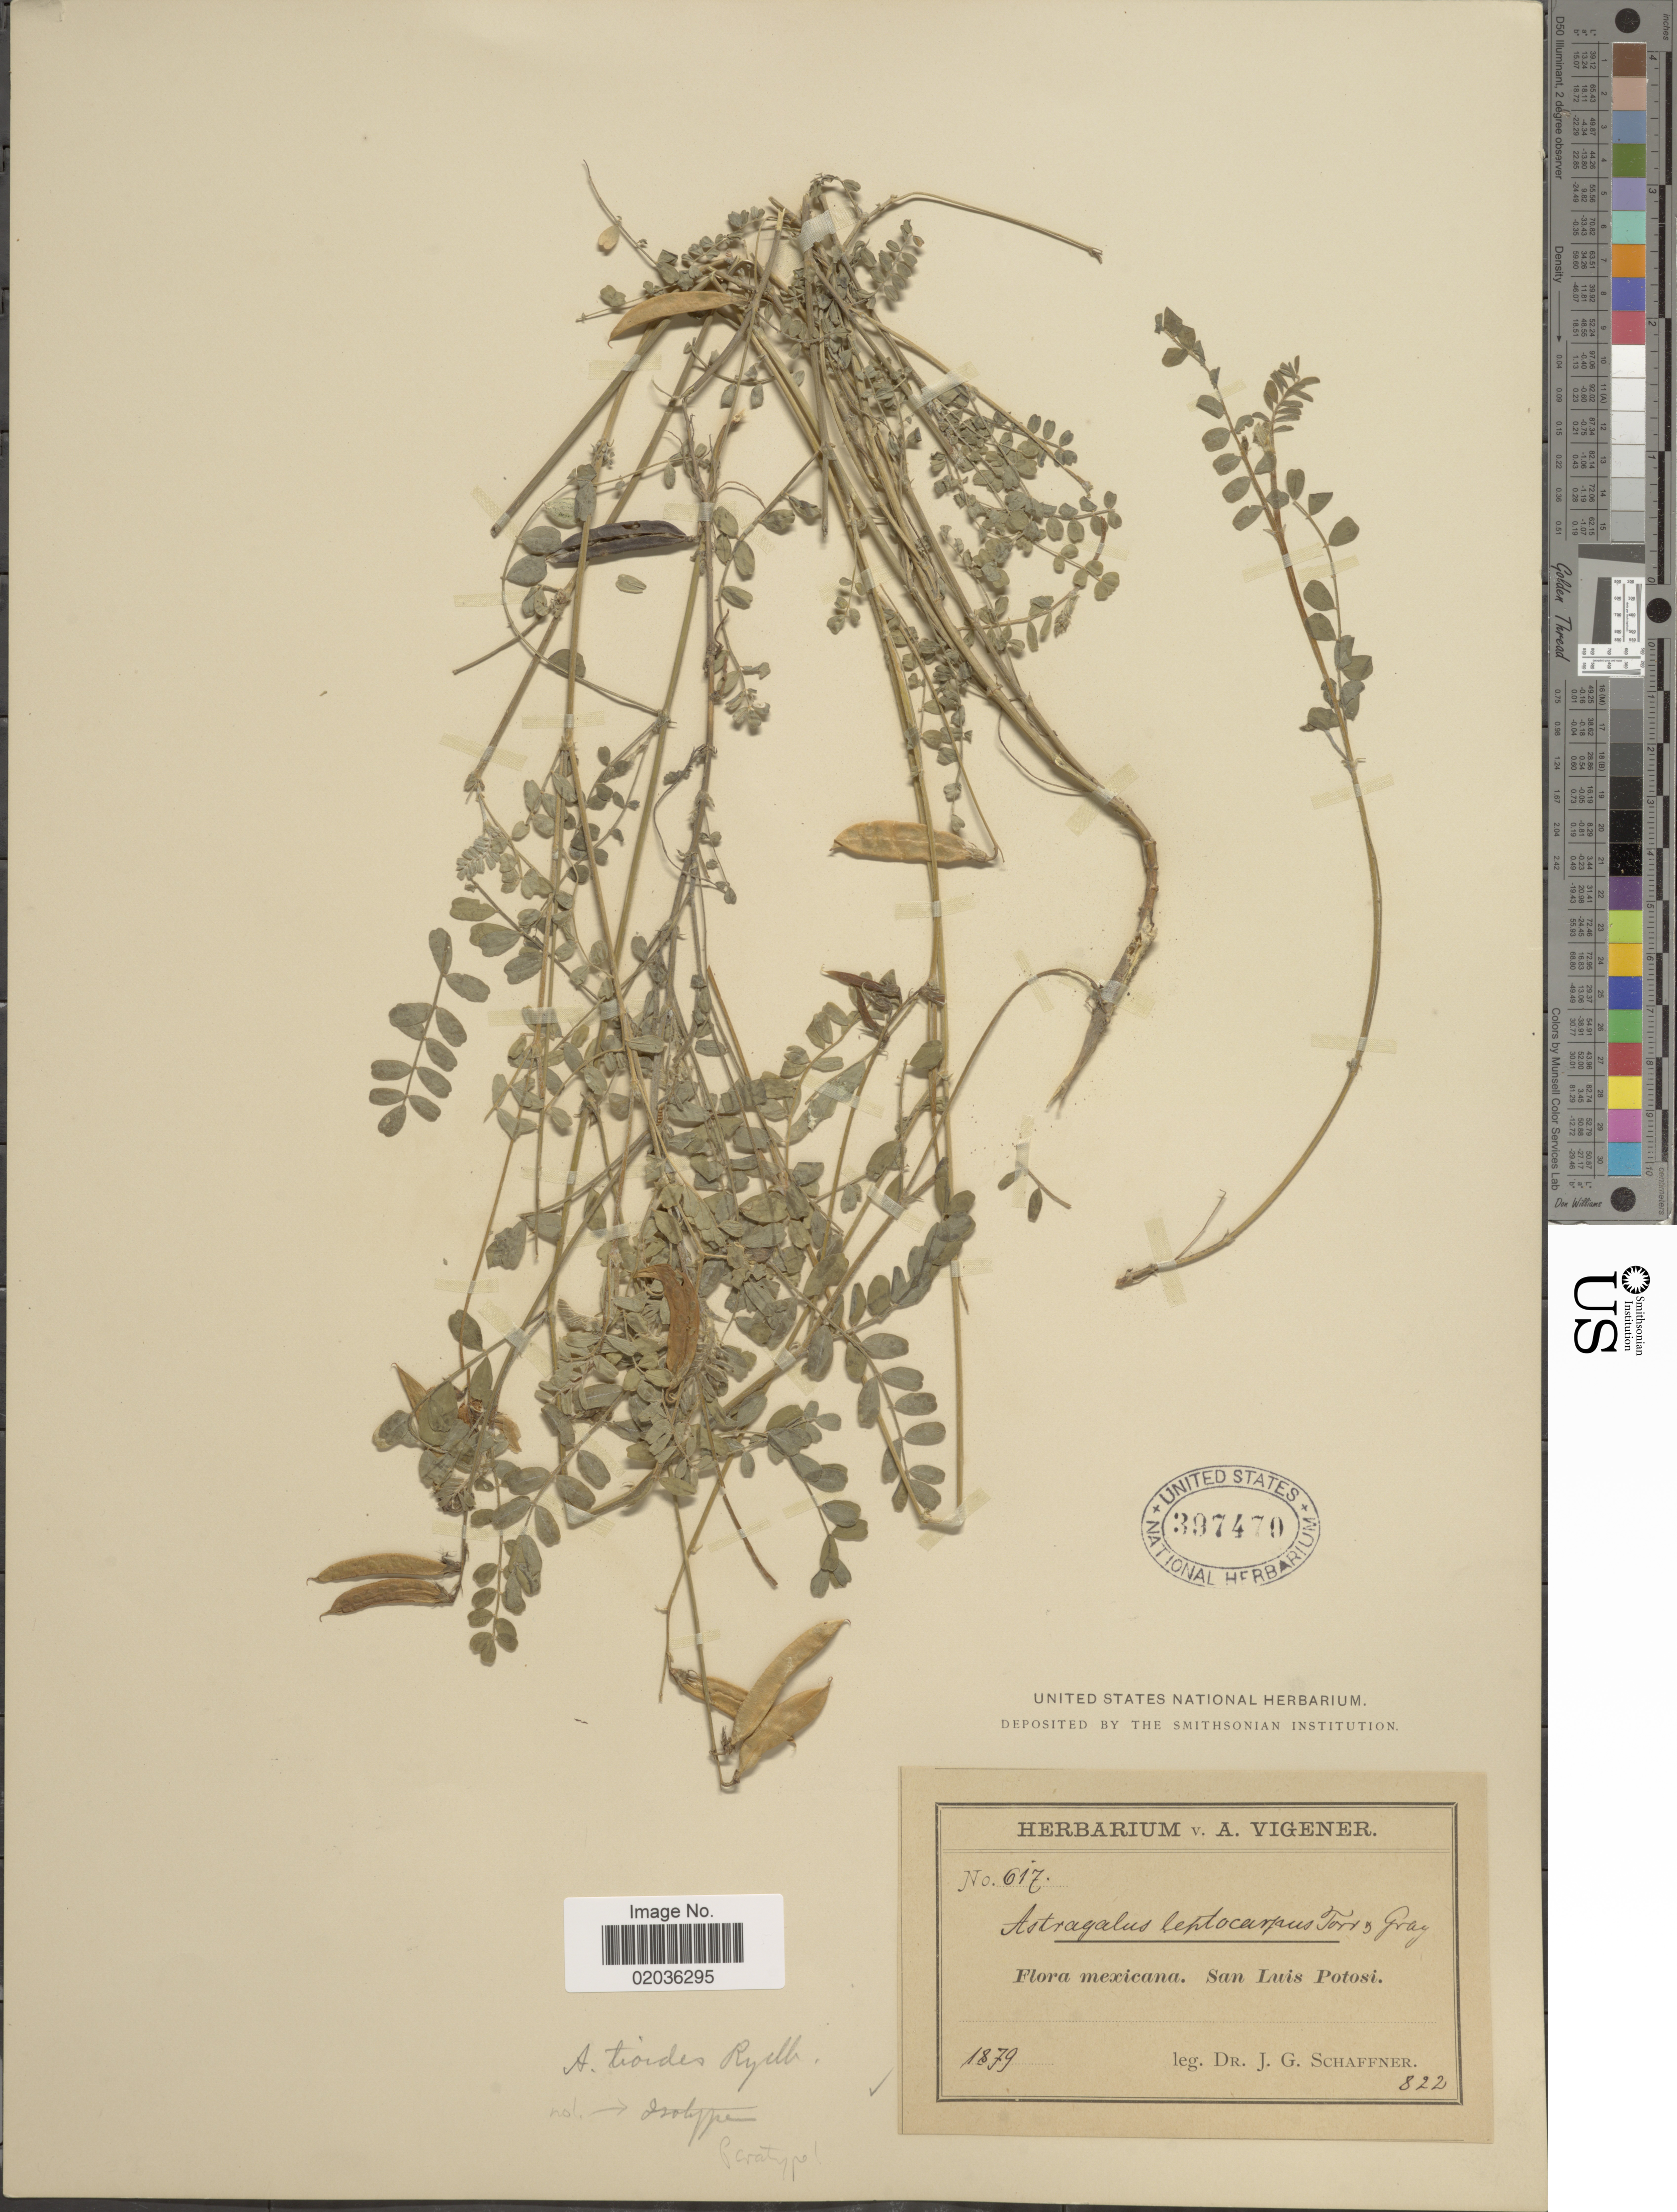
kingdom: Plantae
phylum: Tracheophyta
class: Magnoliopsida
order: Fabales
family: Fabaceae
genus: Astragalus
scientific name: Astragalus tioides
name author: (Rydb.) Barneby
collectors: J. G. Schaffner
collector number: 617/822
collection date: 1879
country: Mexico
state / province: San Luis Potosí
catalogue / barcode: US 397479